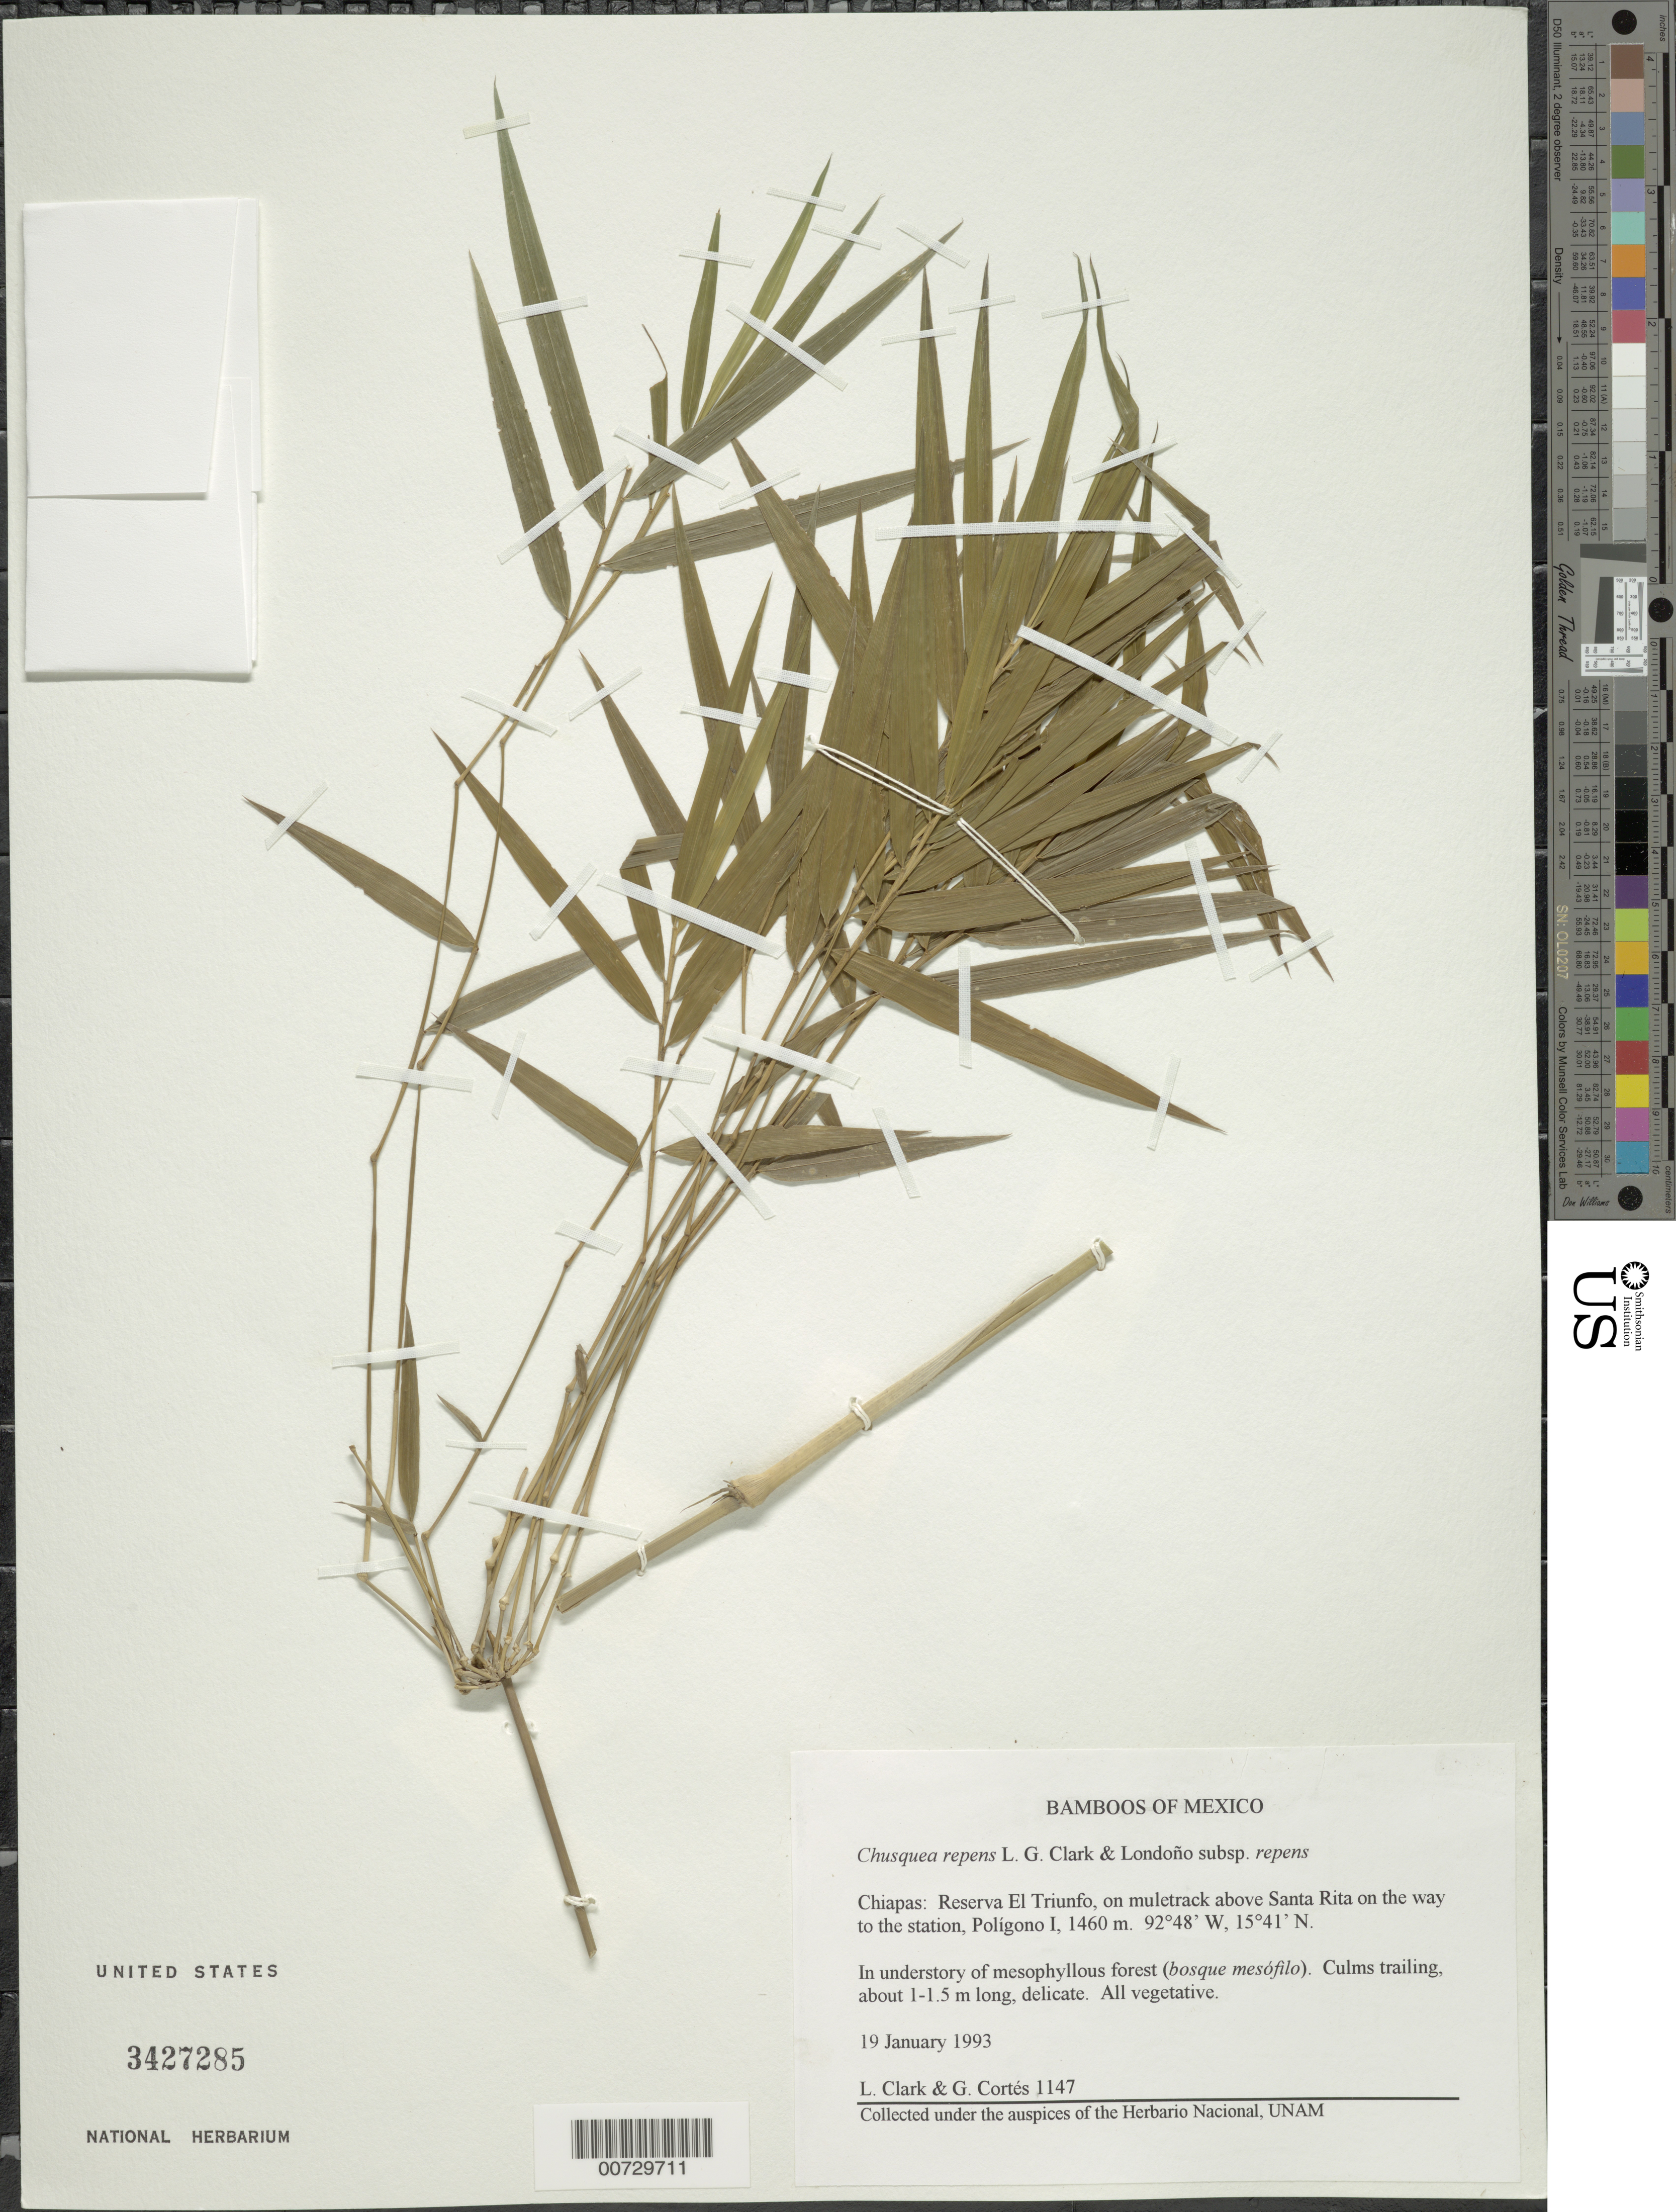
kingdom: Plantae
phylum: Tracheophyta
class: Liliopsida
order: Poales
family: Poaceae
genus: Chusquea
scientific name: Chusquea repens subsp. oaxacacensis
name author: L.G. Clark & Londoño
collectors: L. G. Clark & G. Cortés R.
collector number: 1147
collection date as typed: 19 Jan 1993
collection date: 1993-01-19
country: Mexico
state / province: Chiapas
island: Poligono Island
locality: Reserva El Triunfo, above Santa Rita.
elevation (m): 1800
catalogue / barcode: US 3427285